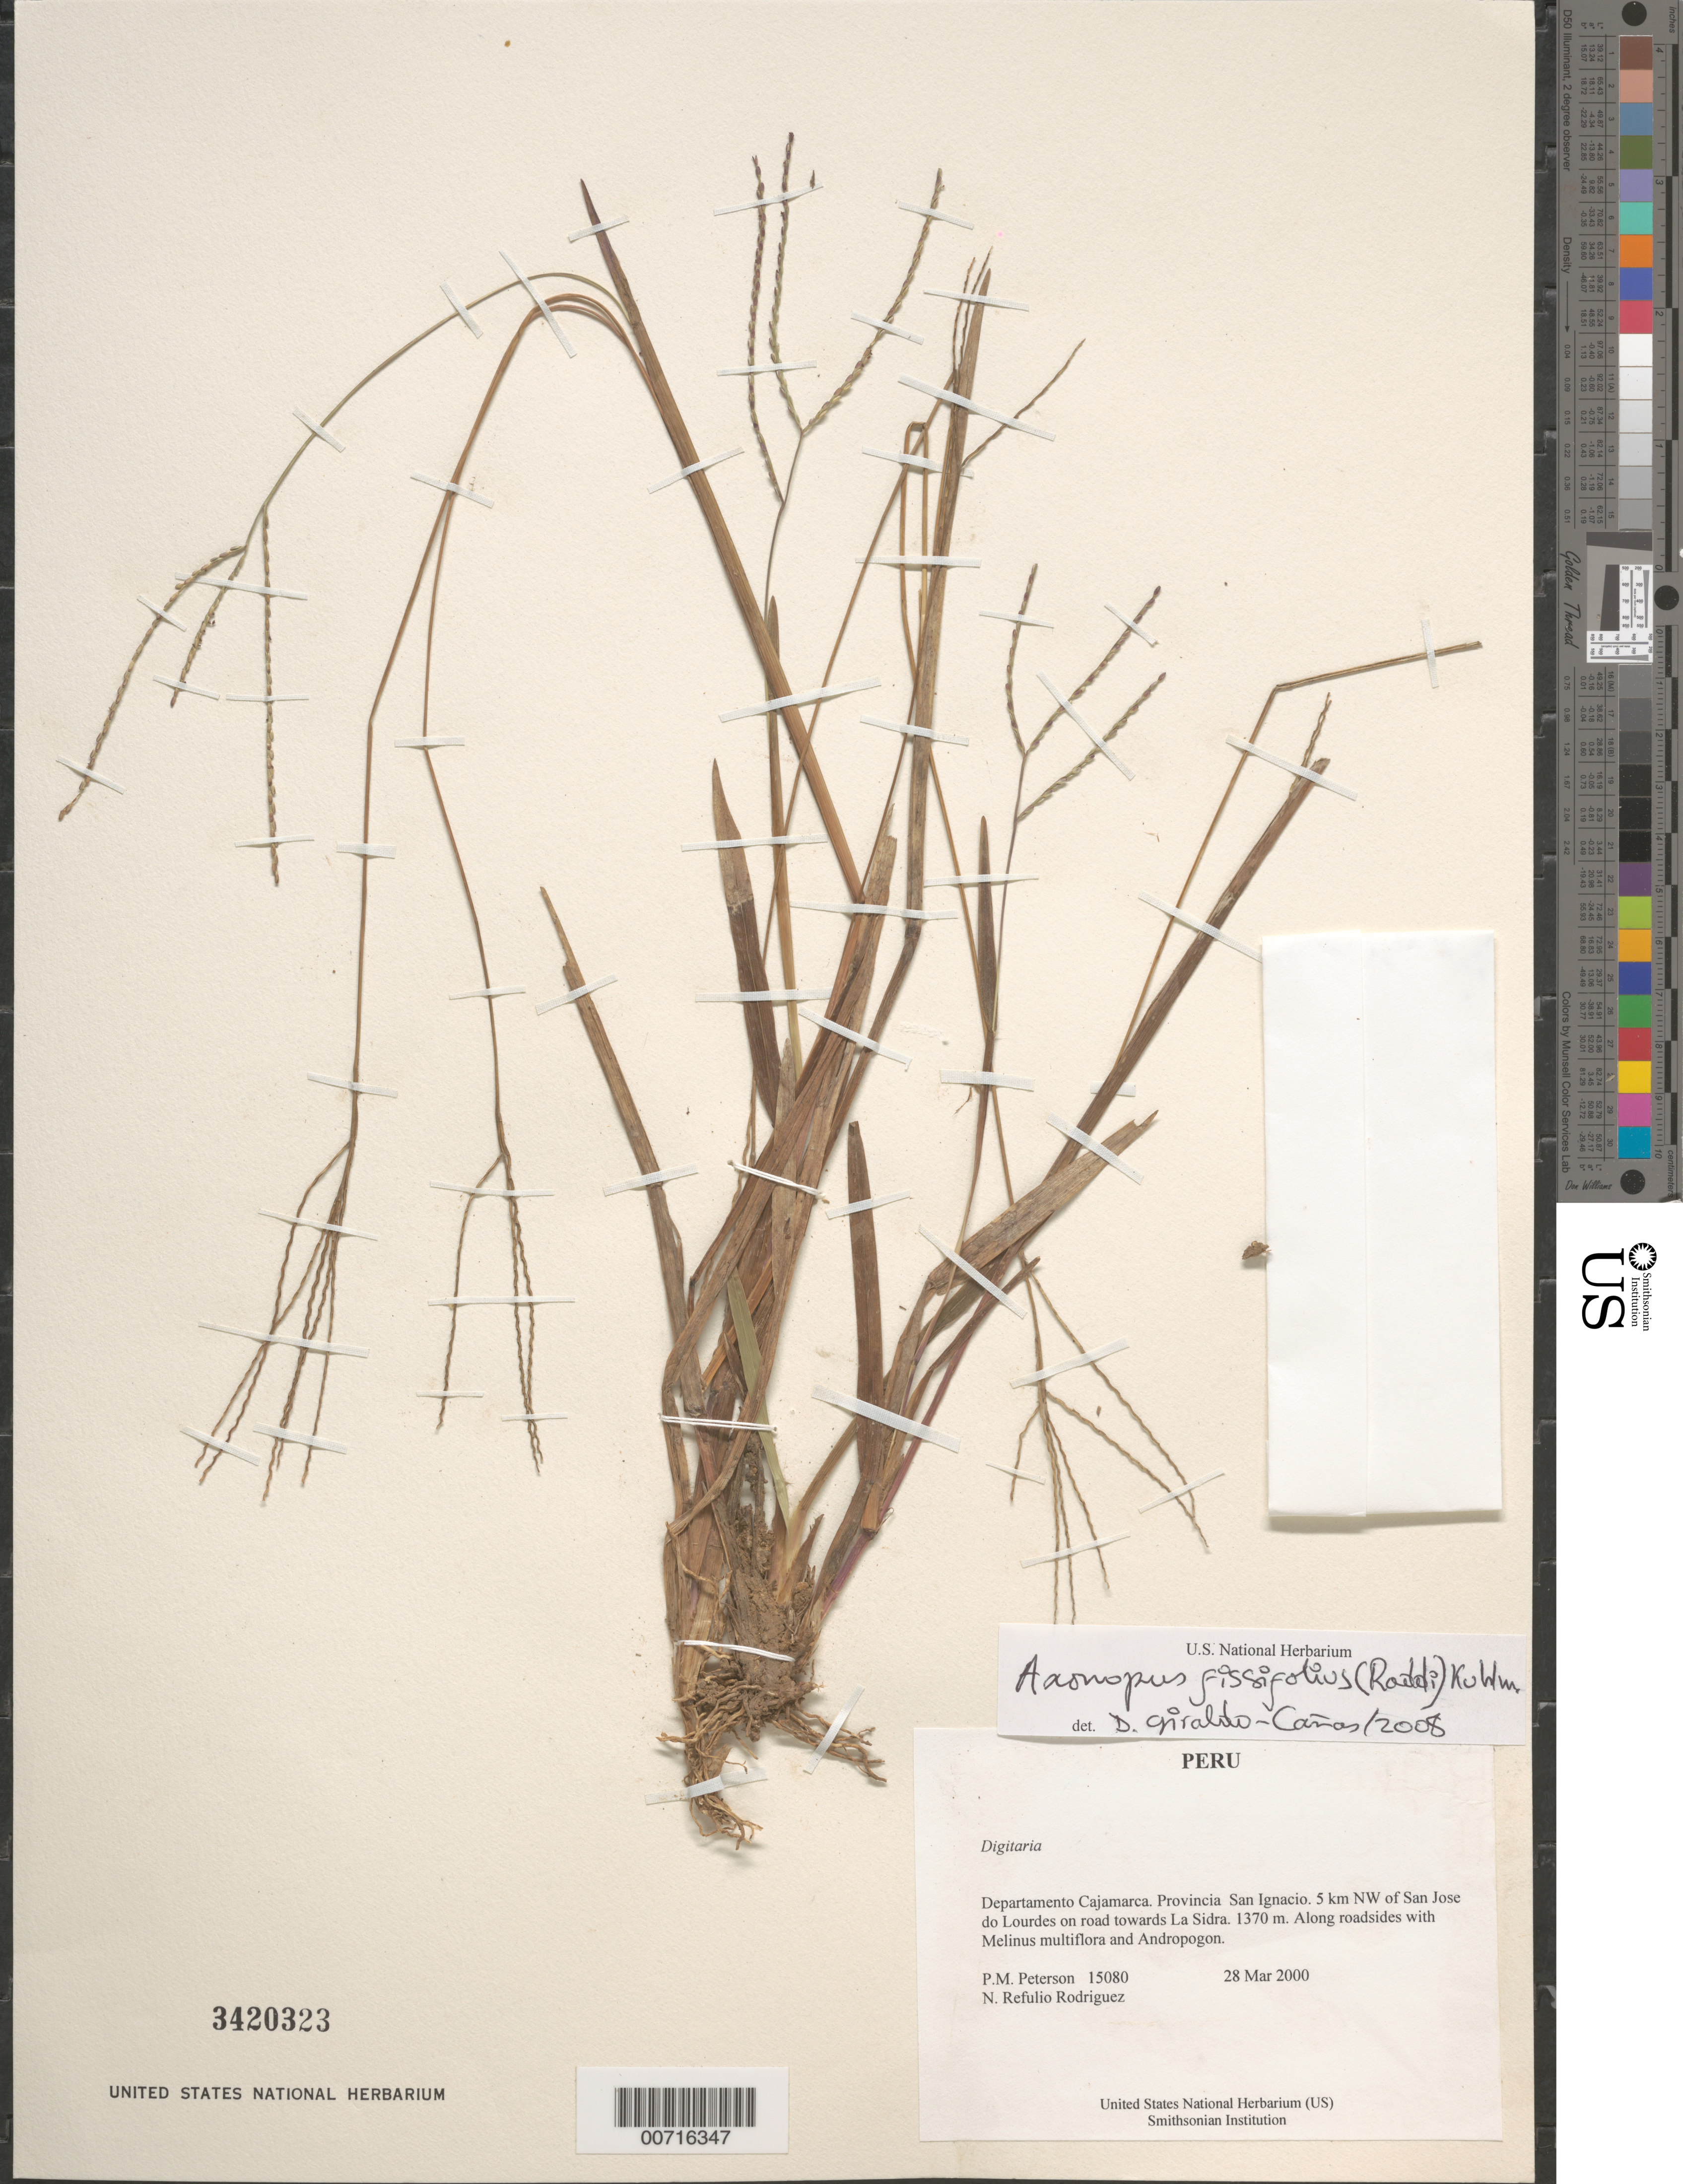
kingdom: Plantae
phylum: Tracheophyta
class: Liliopsida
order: Poales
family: Poaceae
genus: Axonopus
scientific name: Axonopus fissifolius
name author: (Raddi) Kuhlm.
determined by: Giraldo-Cañas, D. A.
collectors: P. M. Peterson & N. Refulio-Rodríguez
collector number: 15080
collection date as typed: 28 Mar 2000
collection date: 2000-03-28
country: Peru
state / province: Cajamarca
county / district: San Ignacio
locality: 5 km NW of San Jose do Lourdes on road towards La Sidra.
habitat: Along roadsides with Melinus multiflora and Andropogon.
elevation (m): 1370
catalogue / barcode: US 3420323